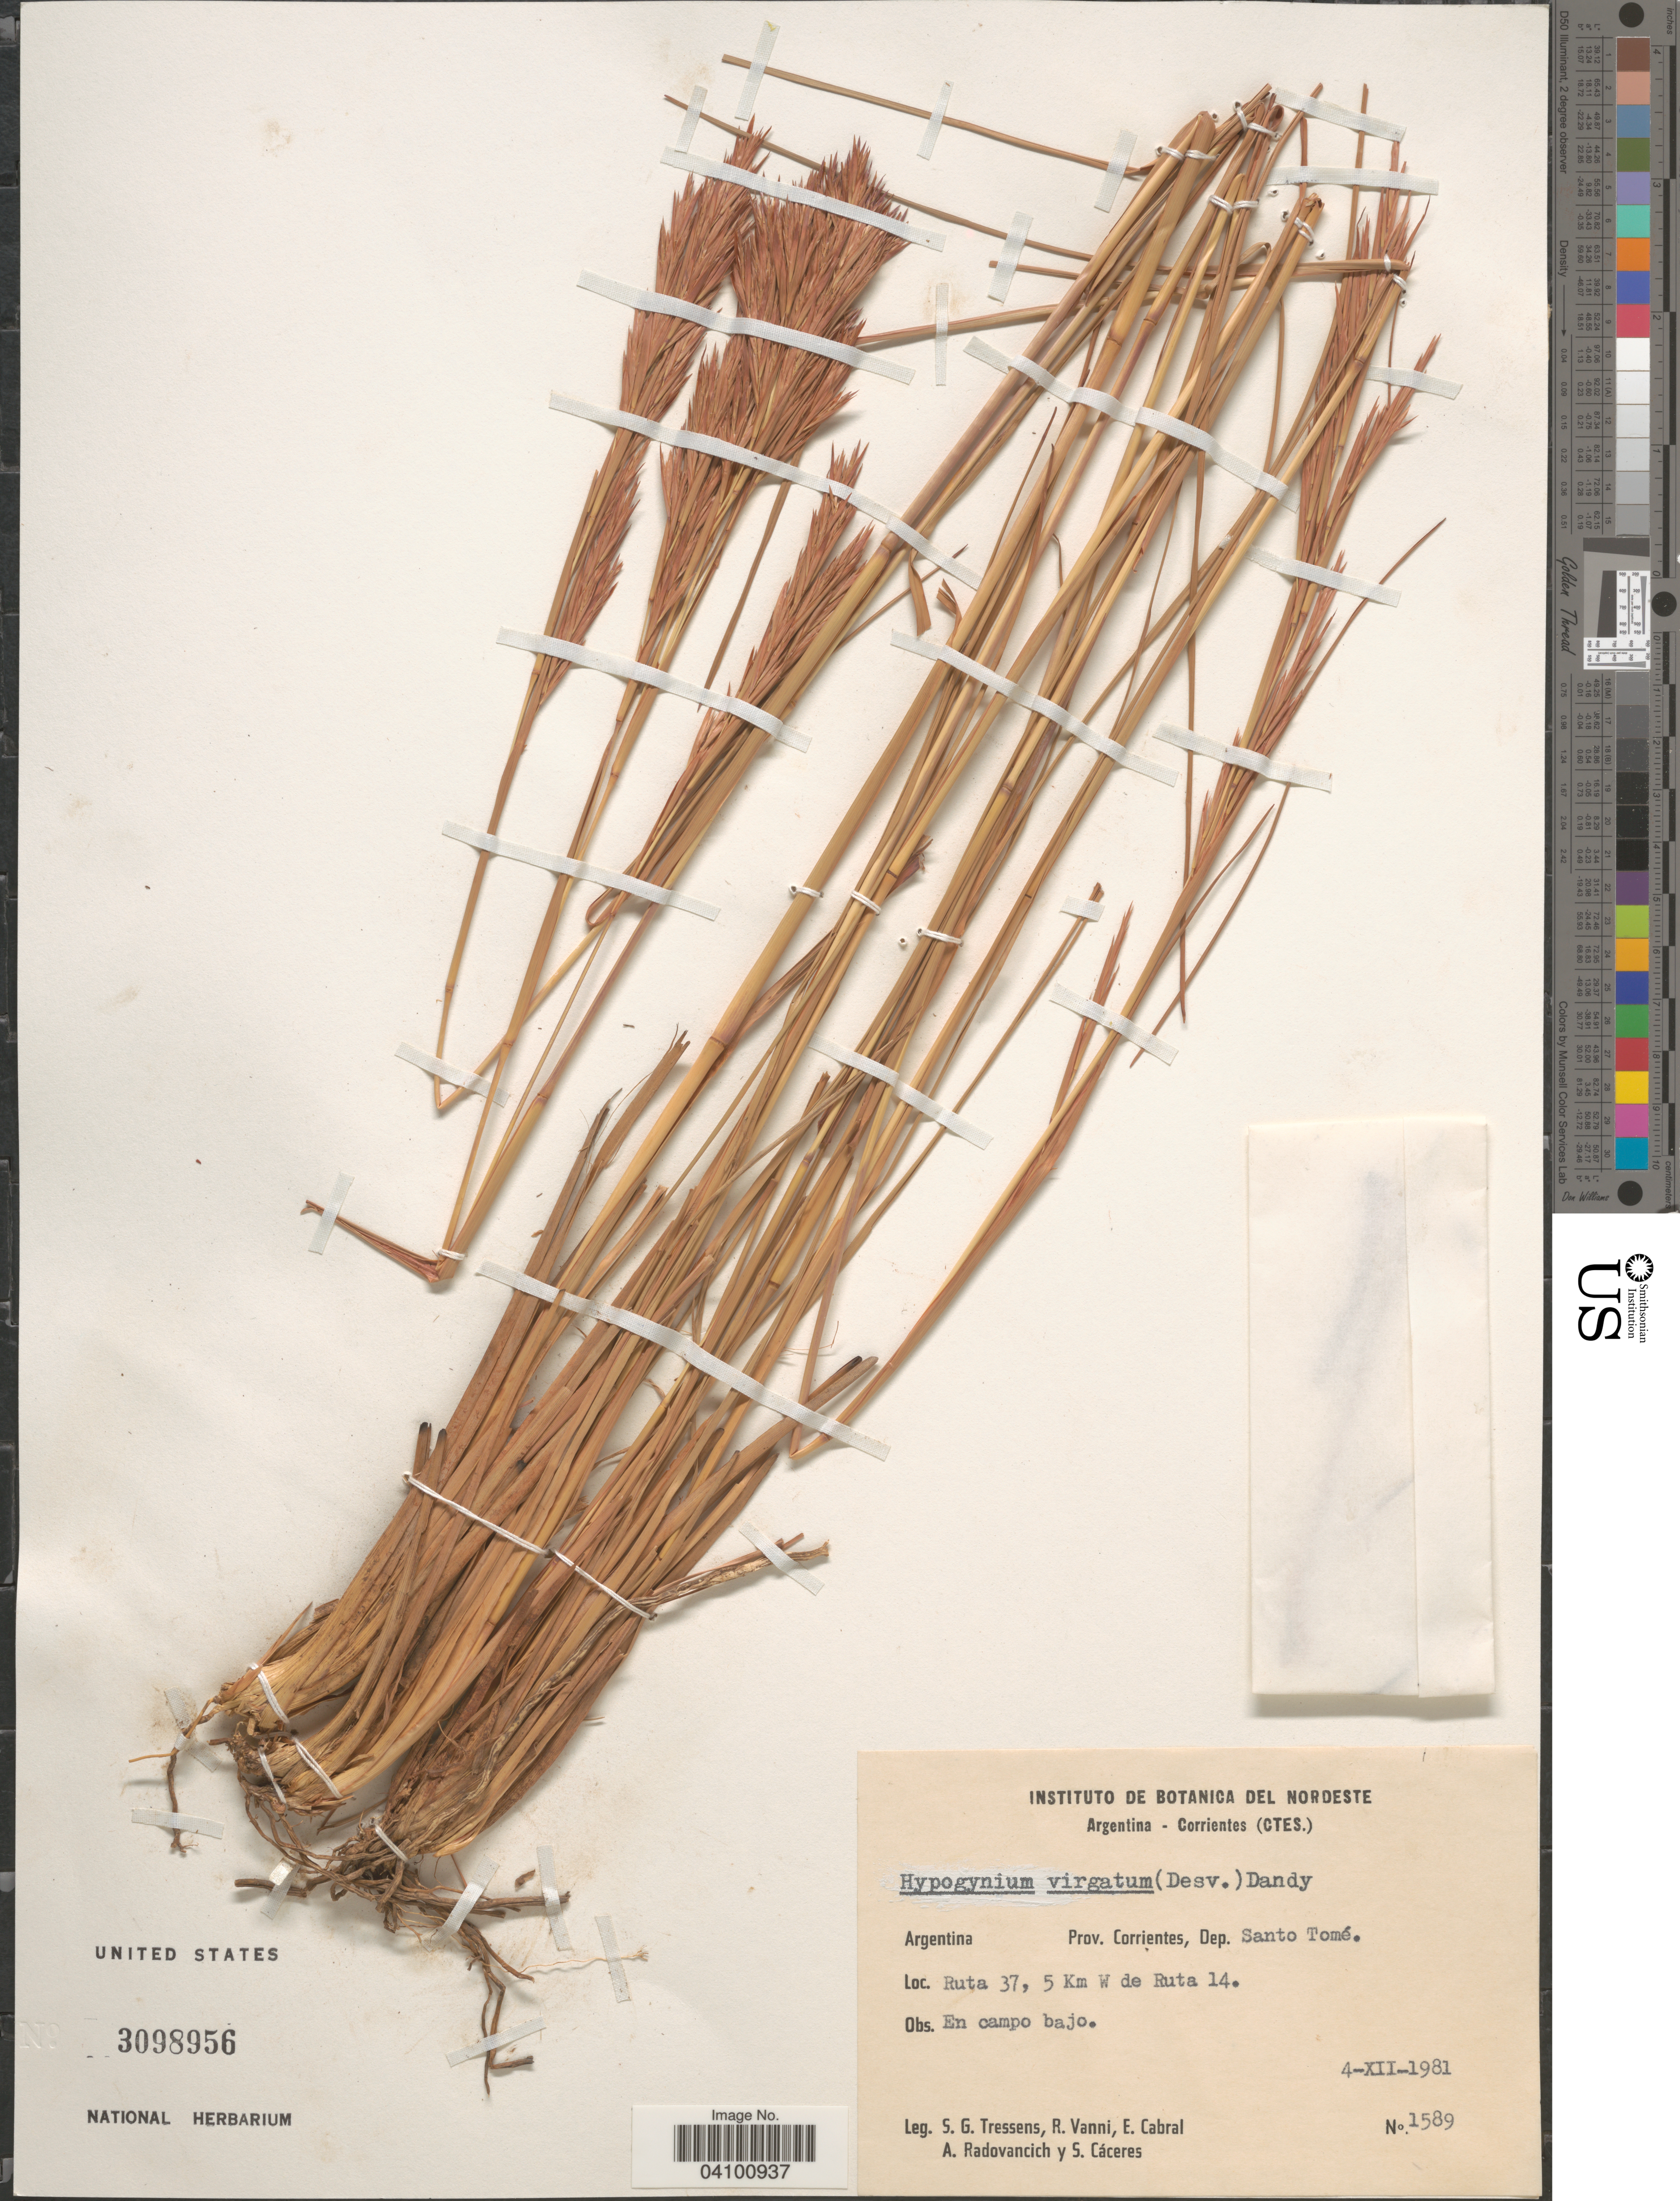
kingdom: Plantae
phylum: Tracheophyta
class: Liliopsida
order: Poales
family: Poaceae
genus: Andropogon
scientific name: Andropogon virgatus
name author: Desv. ex Ham.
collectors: S. Tressens, R. Vanni, E. Cabral, A. Radovancich & S. Cáceres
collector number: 1589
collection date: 1981-12-04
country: Argentina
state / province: Corrientes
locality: Dep. Santo Tomé. Ruta 37, 5 Km W de Ruta 14.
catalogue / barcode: US 3098956